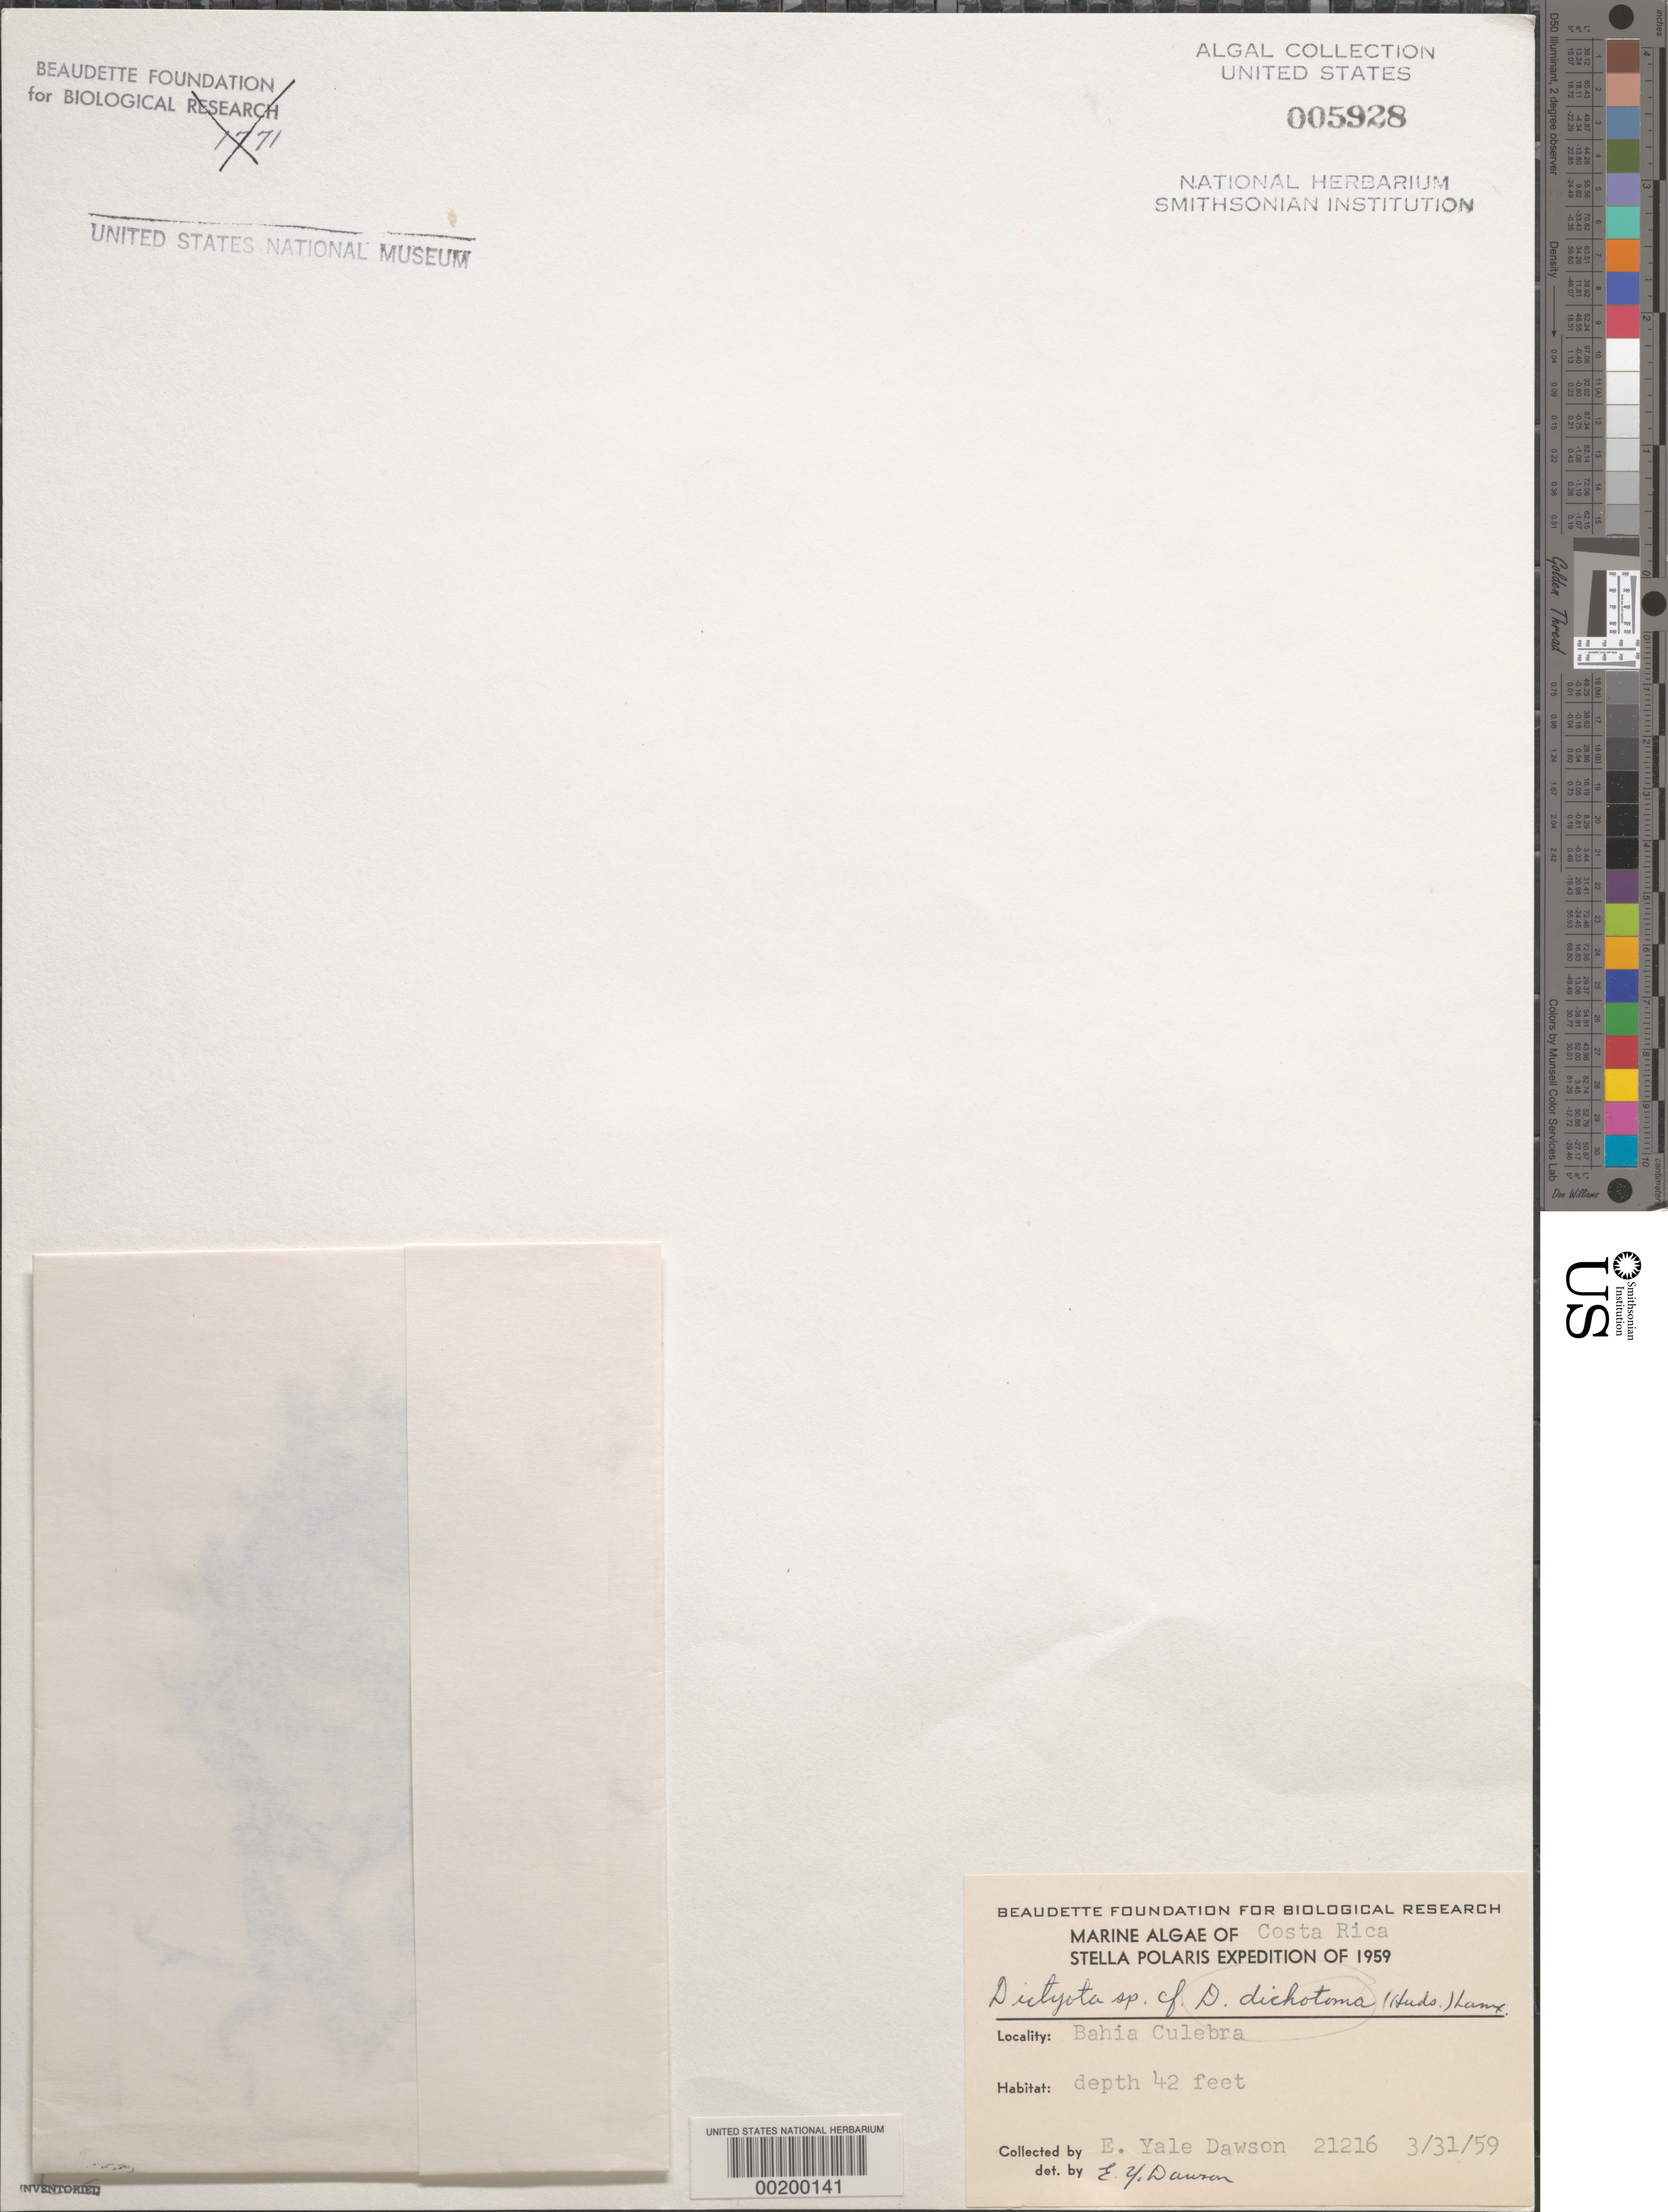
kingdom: Chromista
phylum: Ochrophyta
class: Phaeophyceae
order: Dictyotales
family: Dictyotaceae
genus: Dictyota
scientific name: Dictyota dichotoma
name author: (Huds.) J.V.Lamouroux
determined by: Dawson, E. Y.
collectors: E. Y. Dawson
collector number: EYD 21216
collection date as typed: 31 Mar 1959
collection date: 1959-03-31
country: Costa Rica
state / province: Guanacaste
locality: Bahia Culebra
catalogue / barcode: US 5928